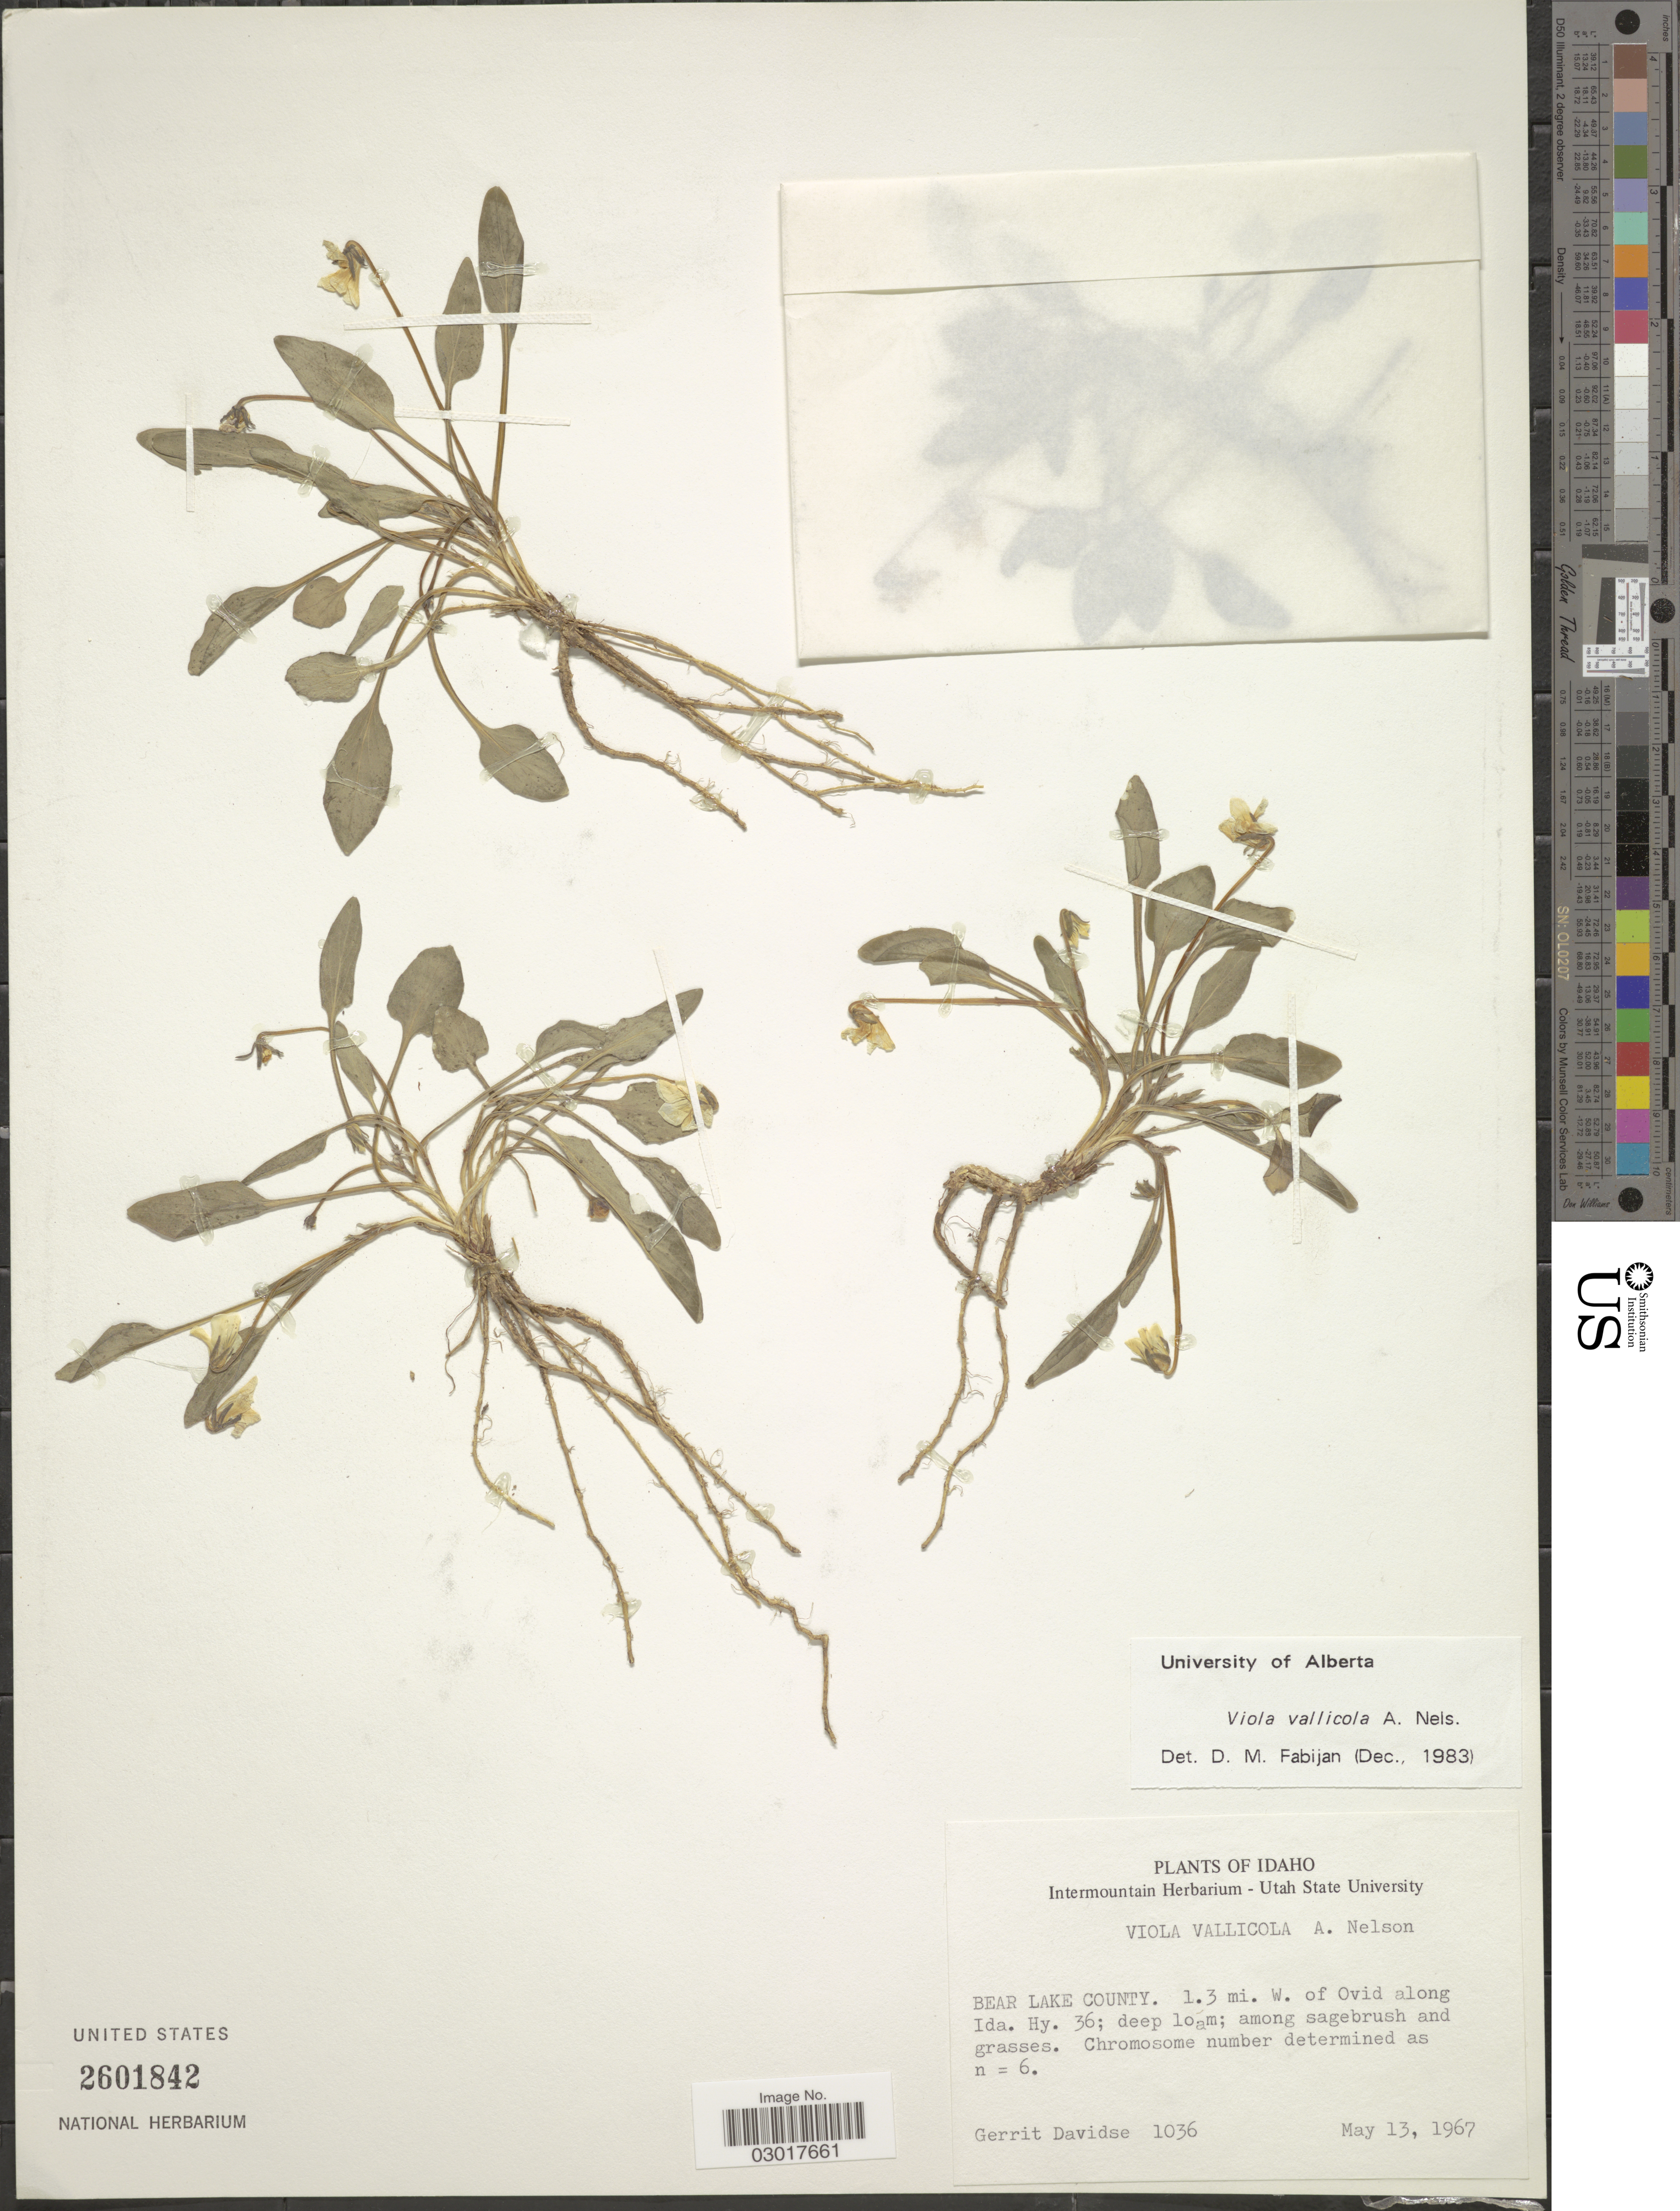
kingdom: Plantae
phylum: Tracheophyta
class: Magnoliopsida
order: Malpighiales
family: Violaceae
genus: Viola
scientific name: Viola vallicola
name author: A. Nelson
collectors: G. Davidse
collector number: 1036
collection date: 1967-05-13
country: United States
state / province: Idaho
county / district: Bear Lake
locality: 1.3 mi. W. of Ovid along Ida. Hy. 36.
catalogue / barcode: US 2601842